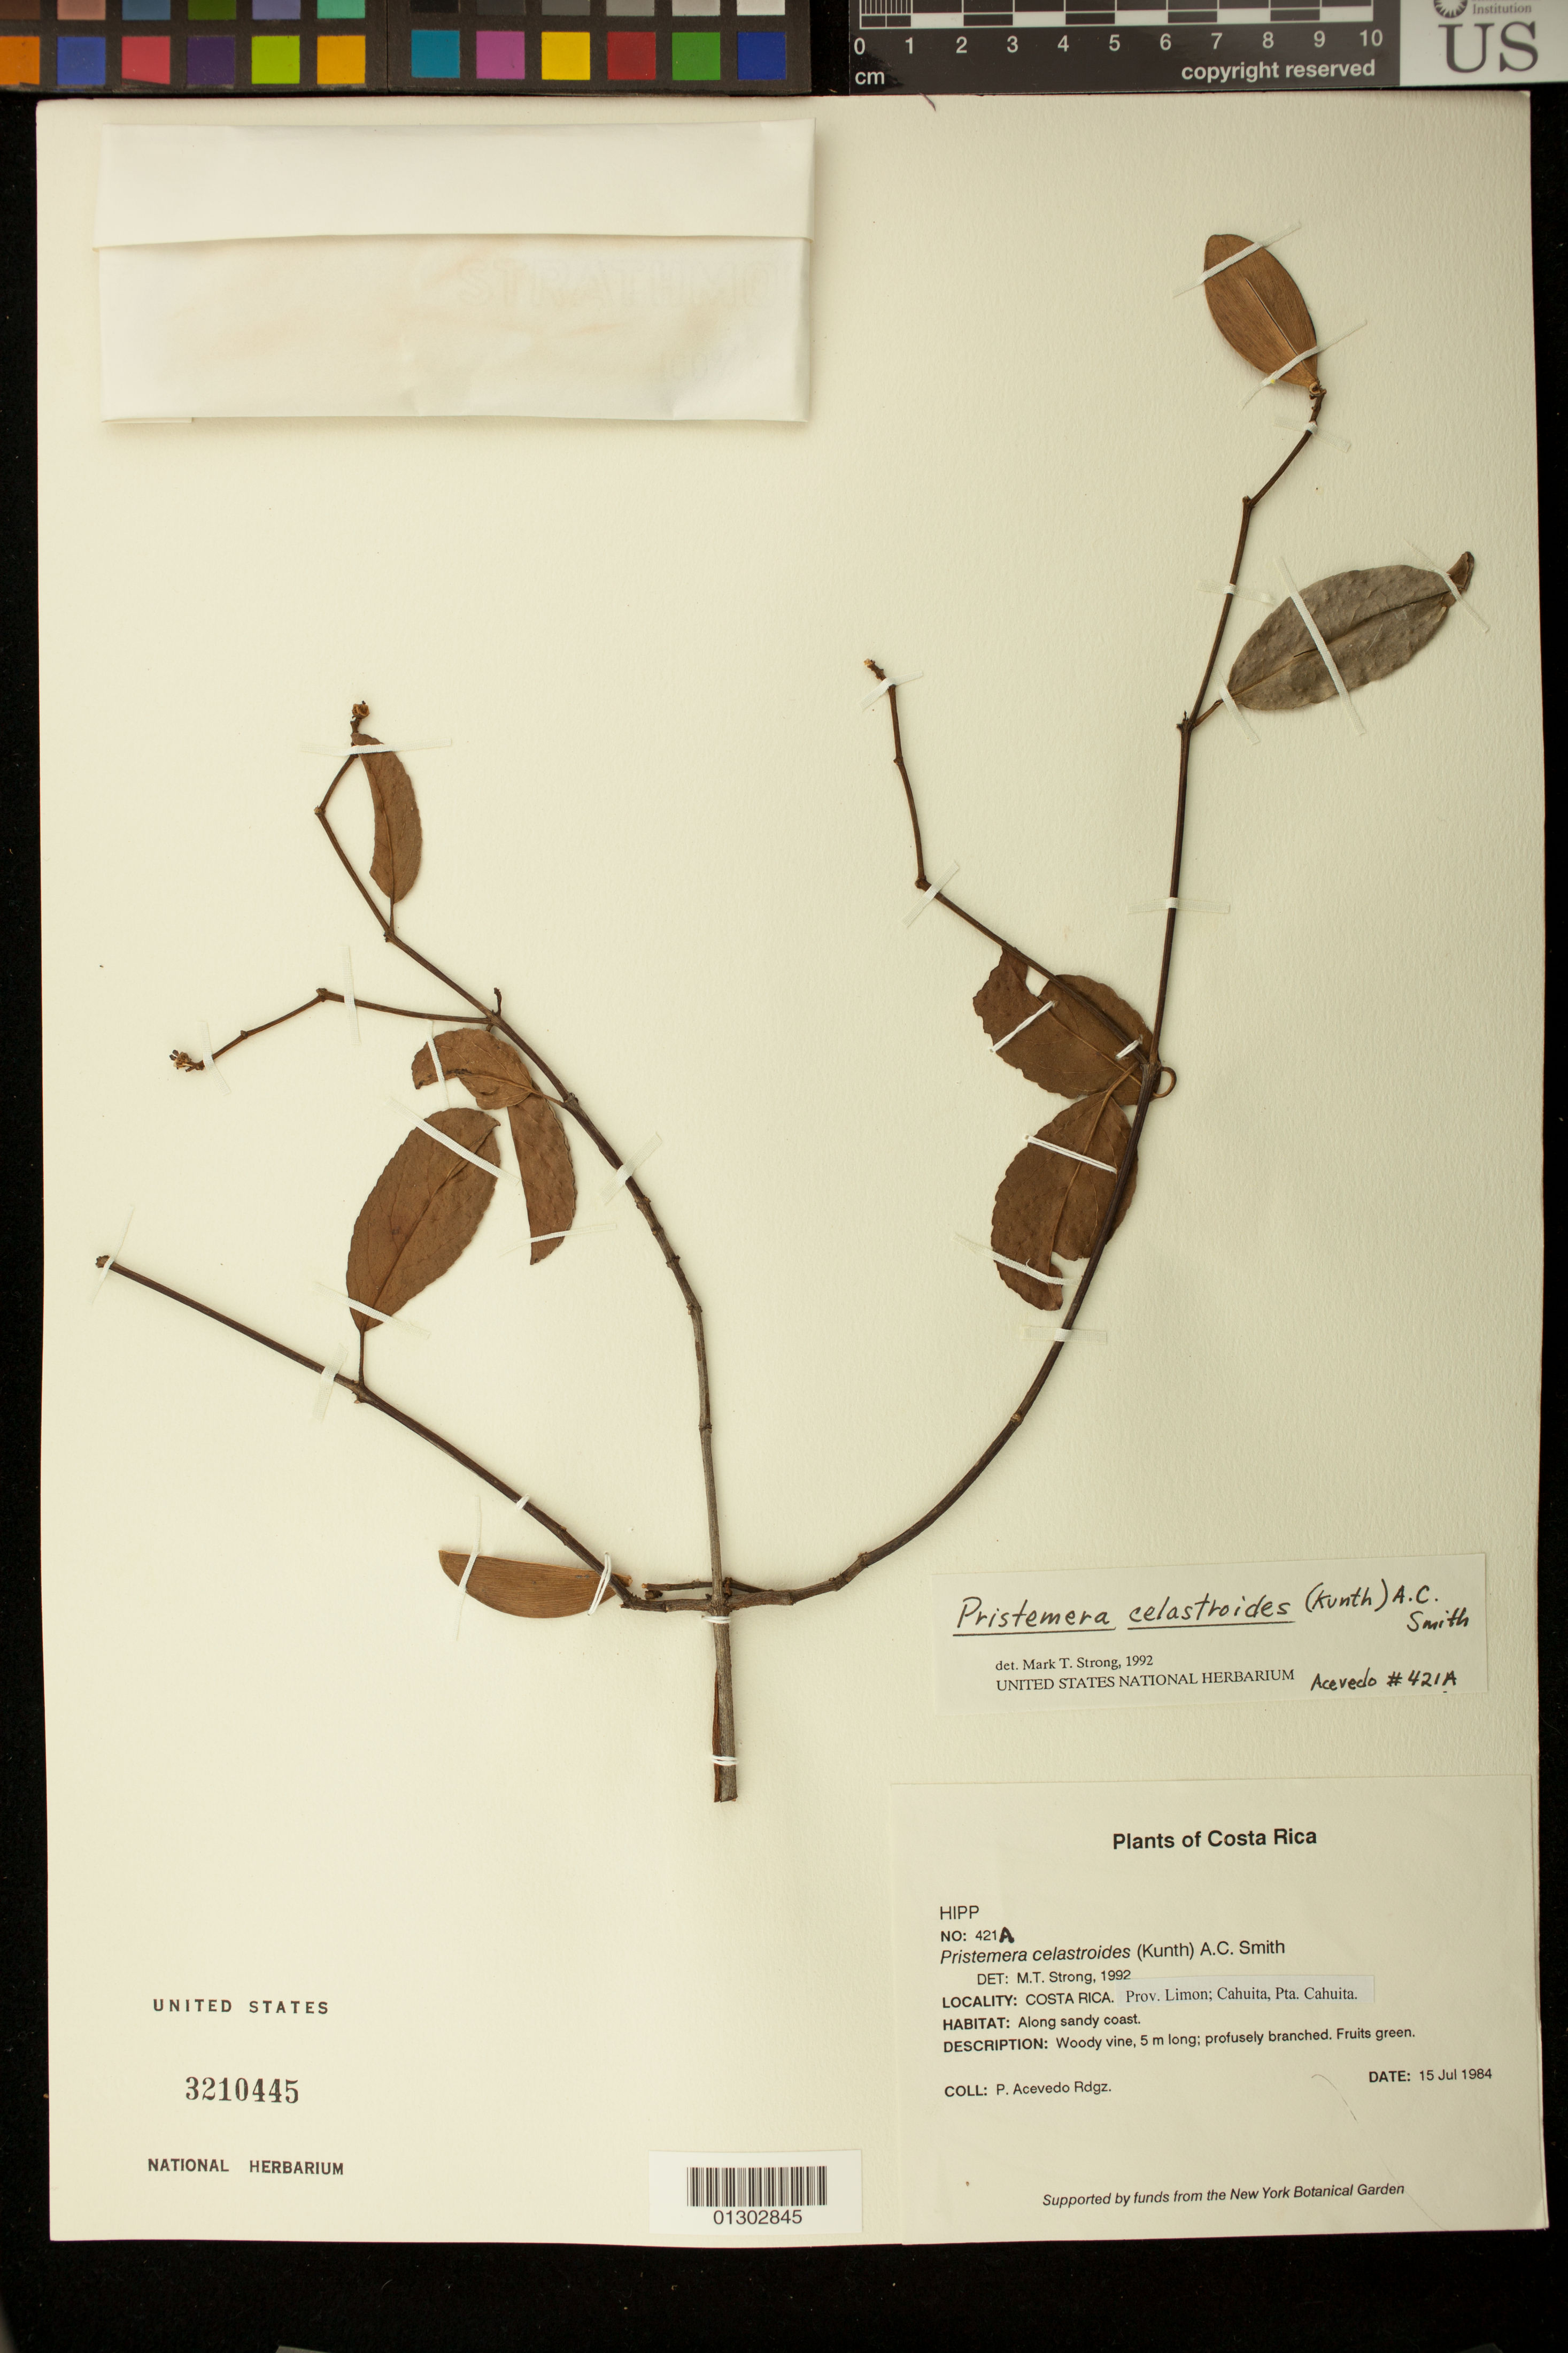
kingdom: Plantae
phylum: Tracheophyta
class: Magnoliopsida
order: Celastrales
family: Celastraceae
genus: Hippocratea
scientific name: Hippocratea volubilis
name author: L.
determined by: Acevedo-Rodríguez, P., (BOT), Smithsonian Institution - National Museum of Natural History (UNITED STATES)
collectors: P. Acevedo-Rodr.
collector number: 421a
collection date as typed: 15 Jul 1984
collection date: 1984-07-15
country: Costa Rica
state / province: Limon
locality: Prov. Limon; Cahuita, Pta. Cahuita.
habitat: Along sandy coast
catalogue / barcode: US 3210445